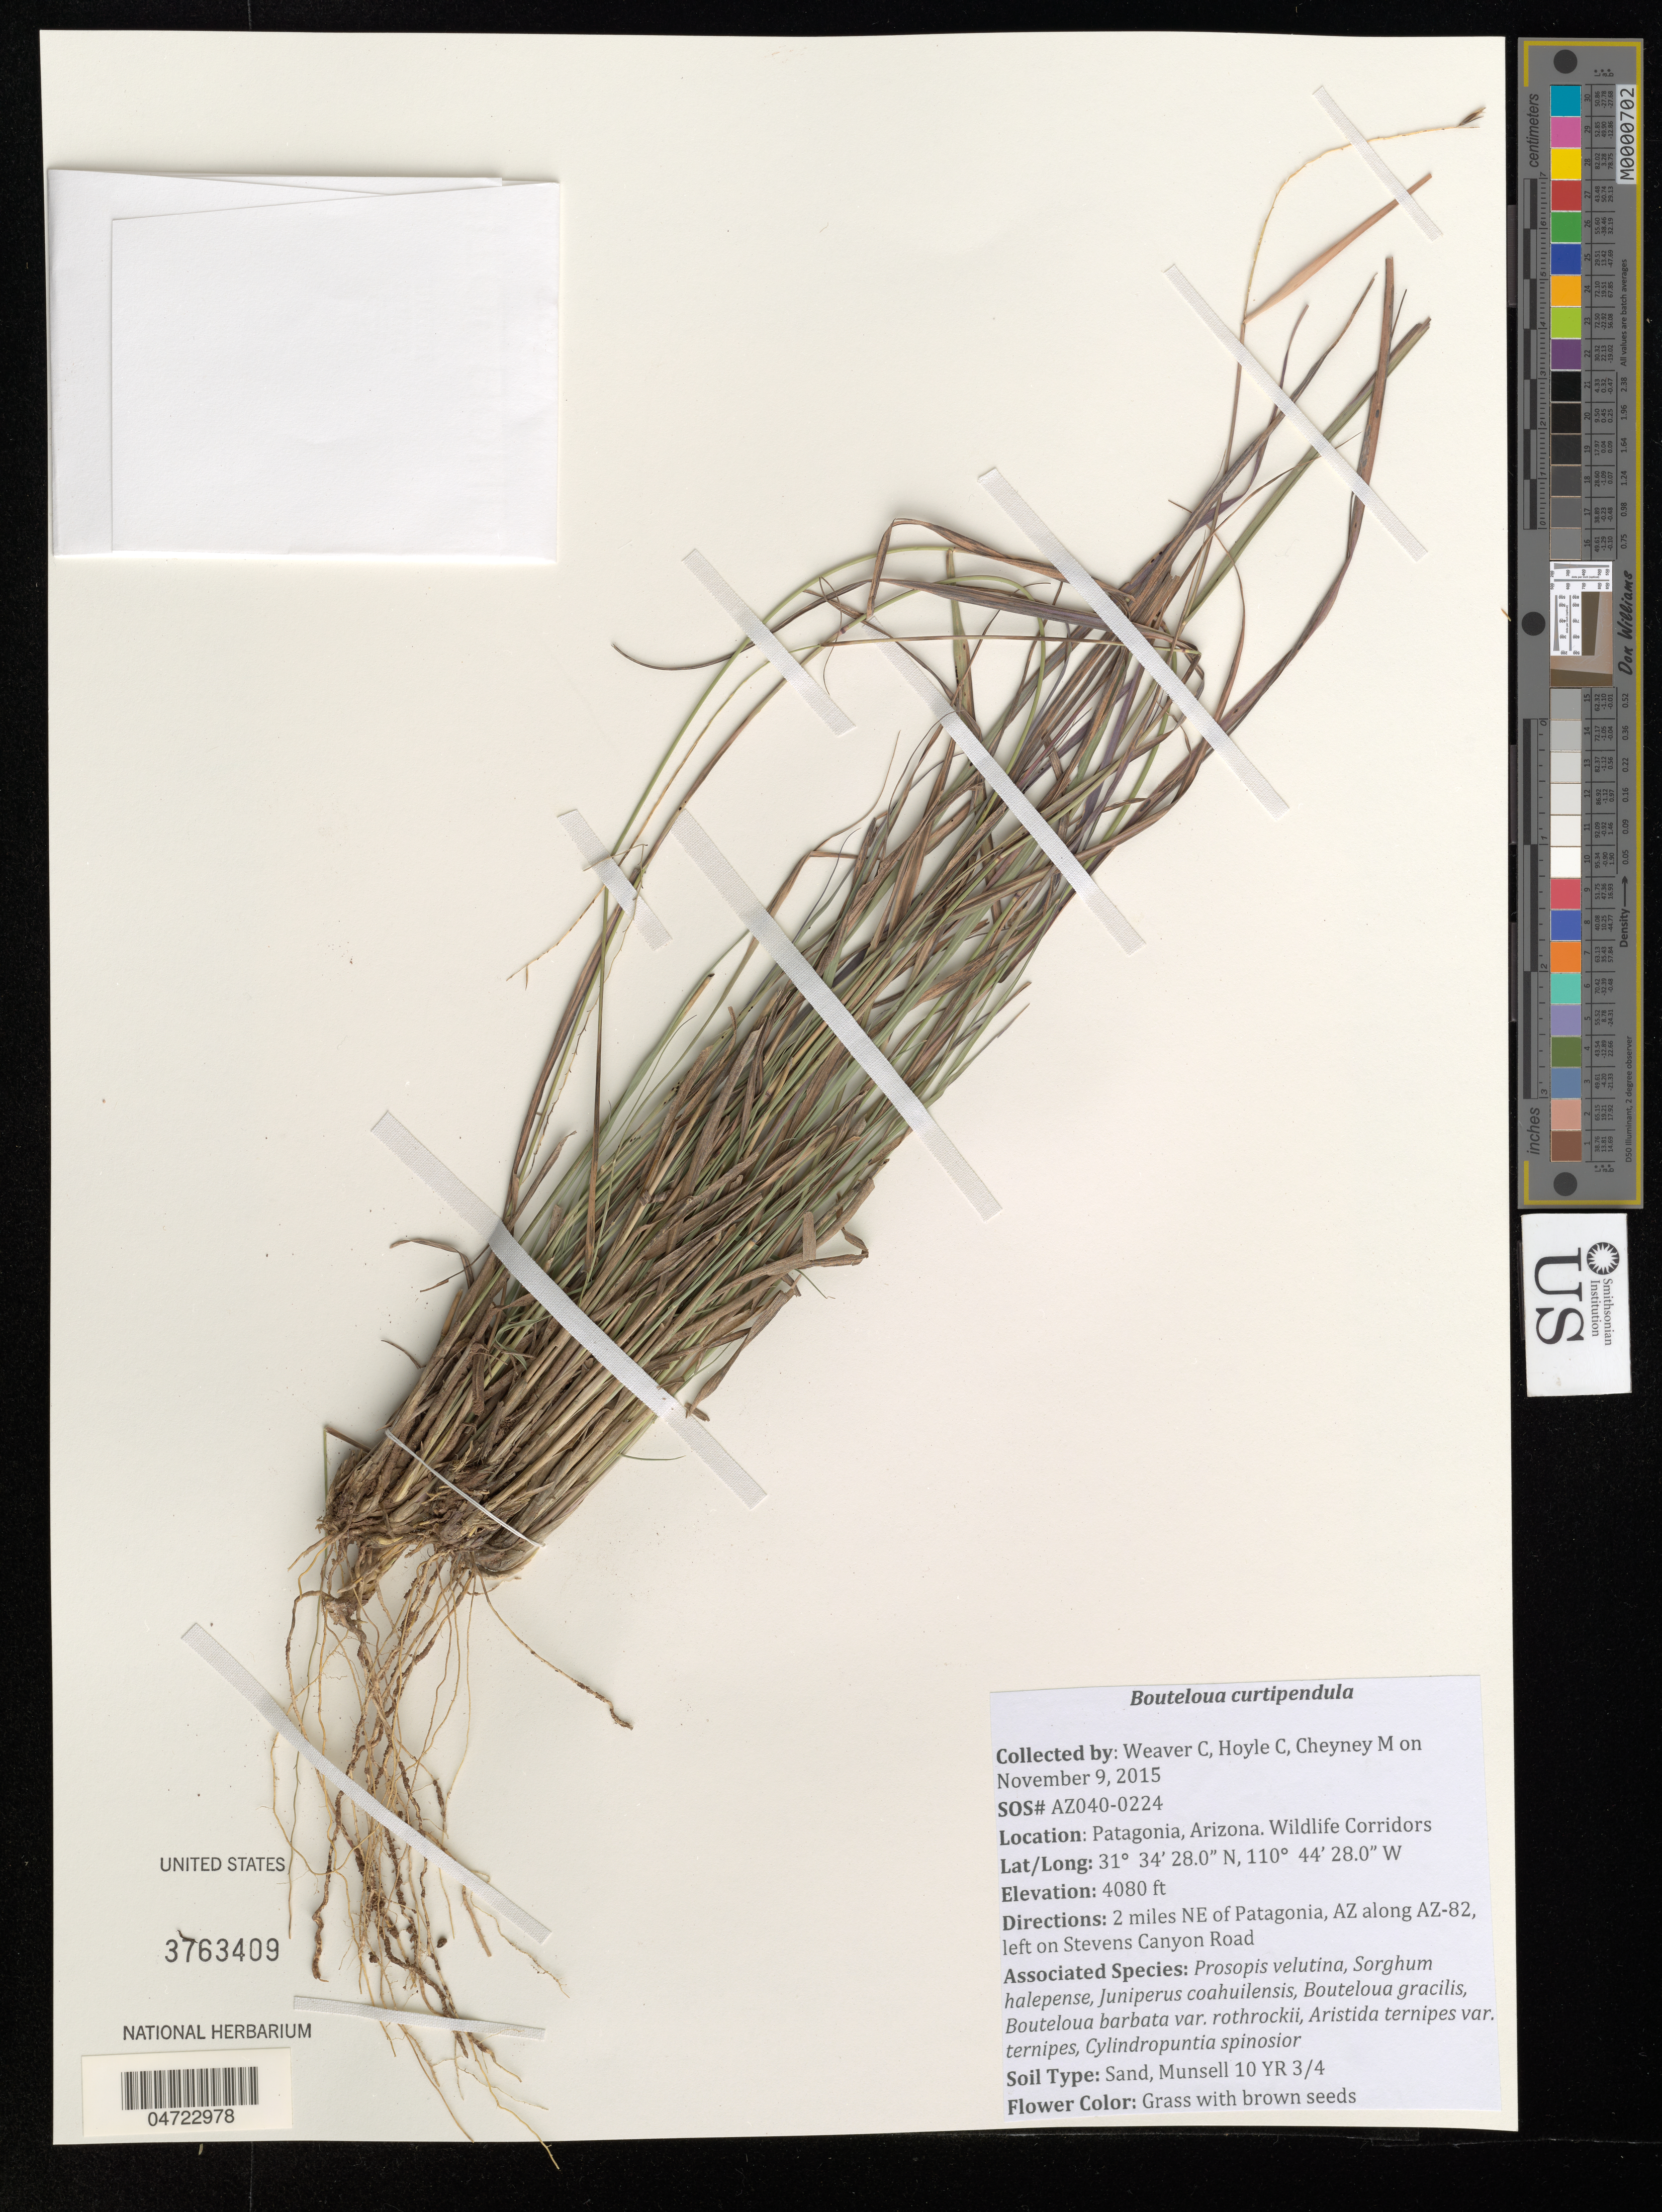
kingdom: Plantae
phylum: Tracheophyta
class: Liliopsida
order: Poales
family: Poaceae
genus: Bouteloua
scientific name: Bouteloua curtipendula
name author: (Michx.) Torr.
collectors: C. Weaver, C. Hoyle & M. Cheyney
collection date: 2015-11-09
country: United States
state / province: Arizona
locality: Patagonia. Wildlife Corridors. Directions: 2 miles NE of Patagonia, AZ along AZ-82, left on Stevens Canyon Road.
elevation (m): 1244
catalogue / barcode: US 3763409